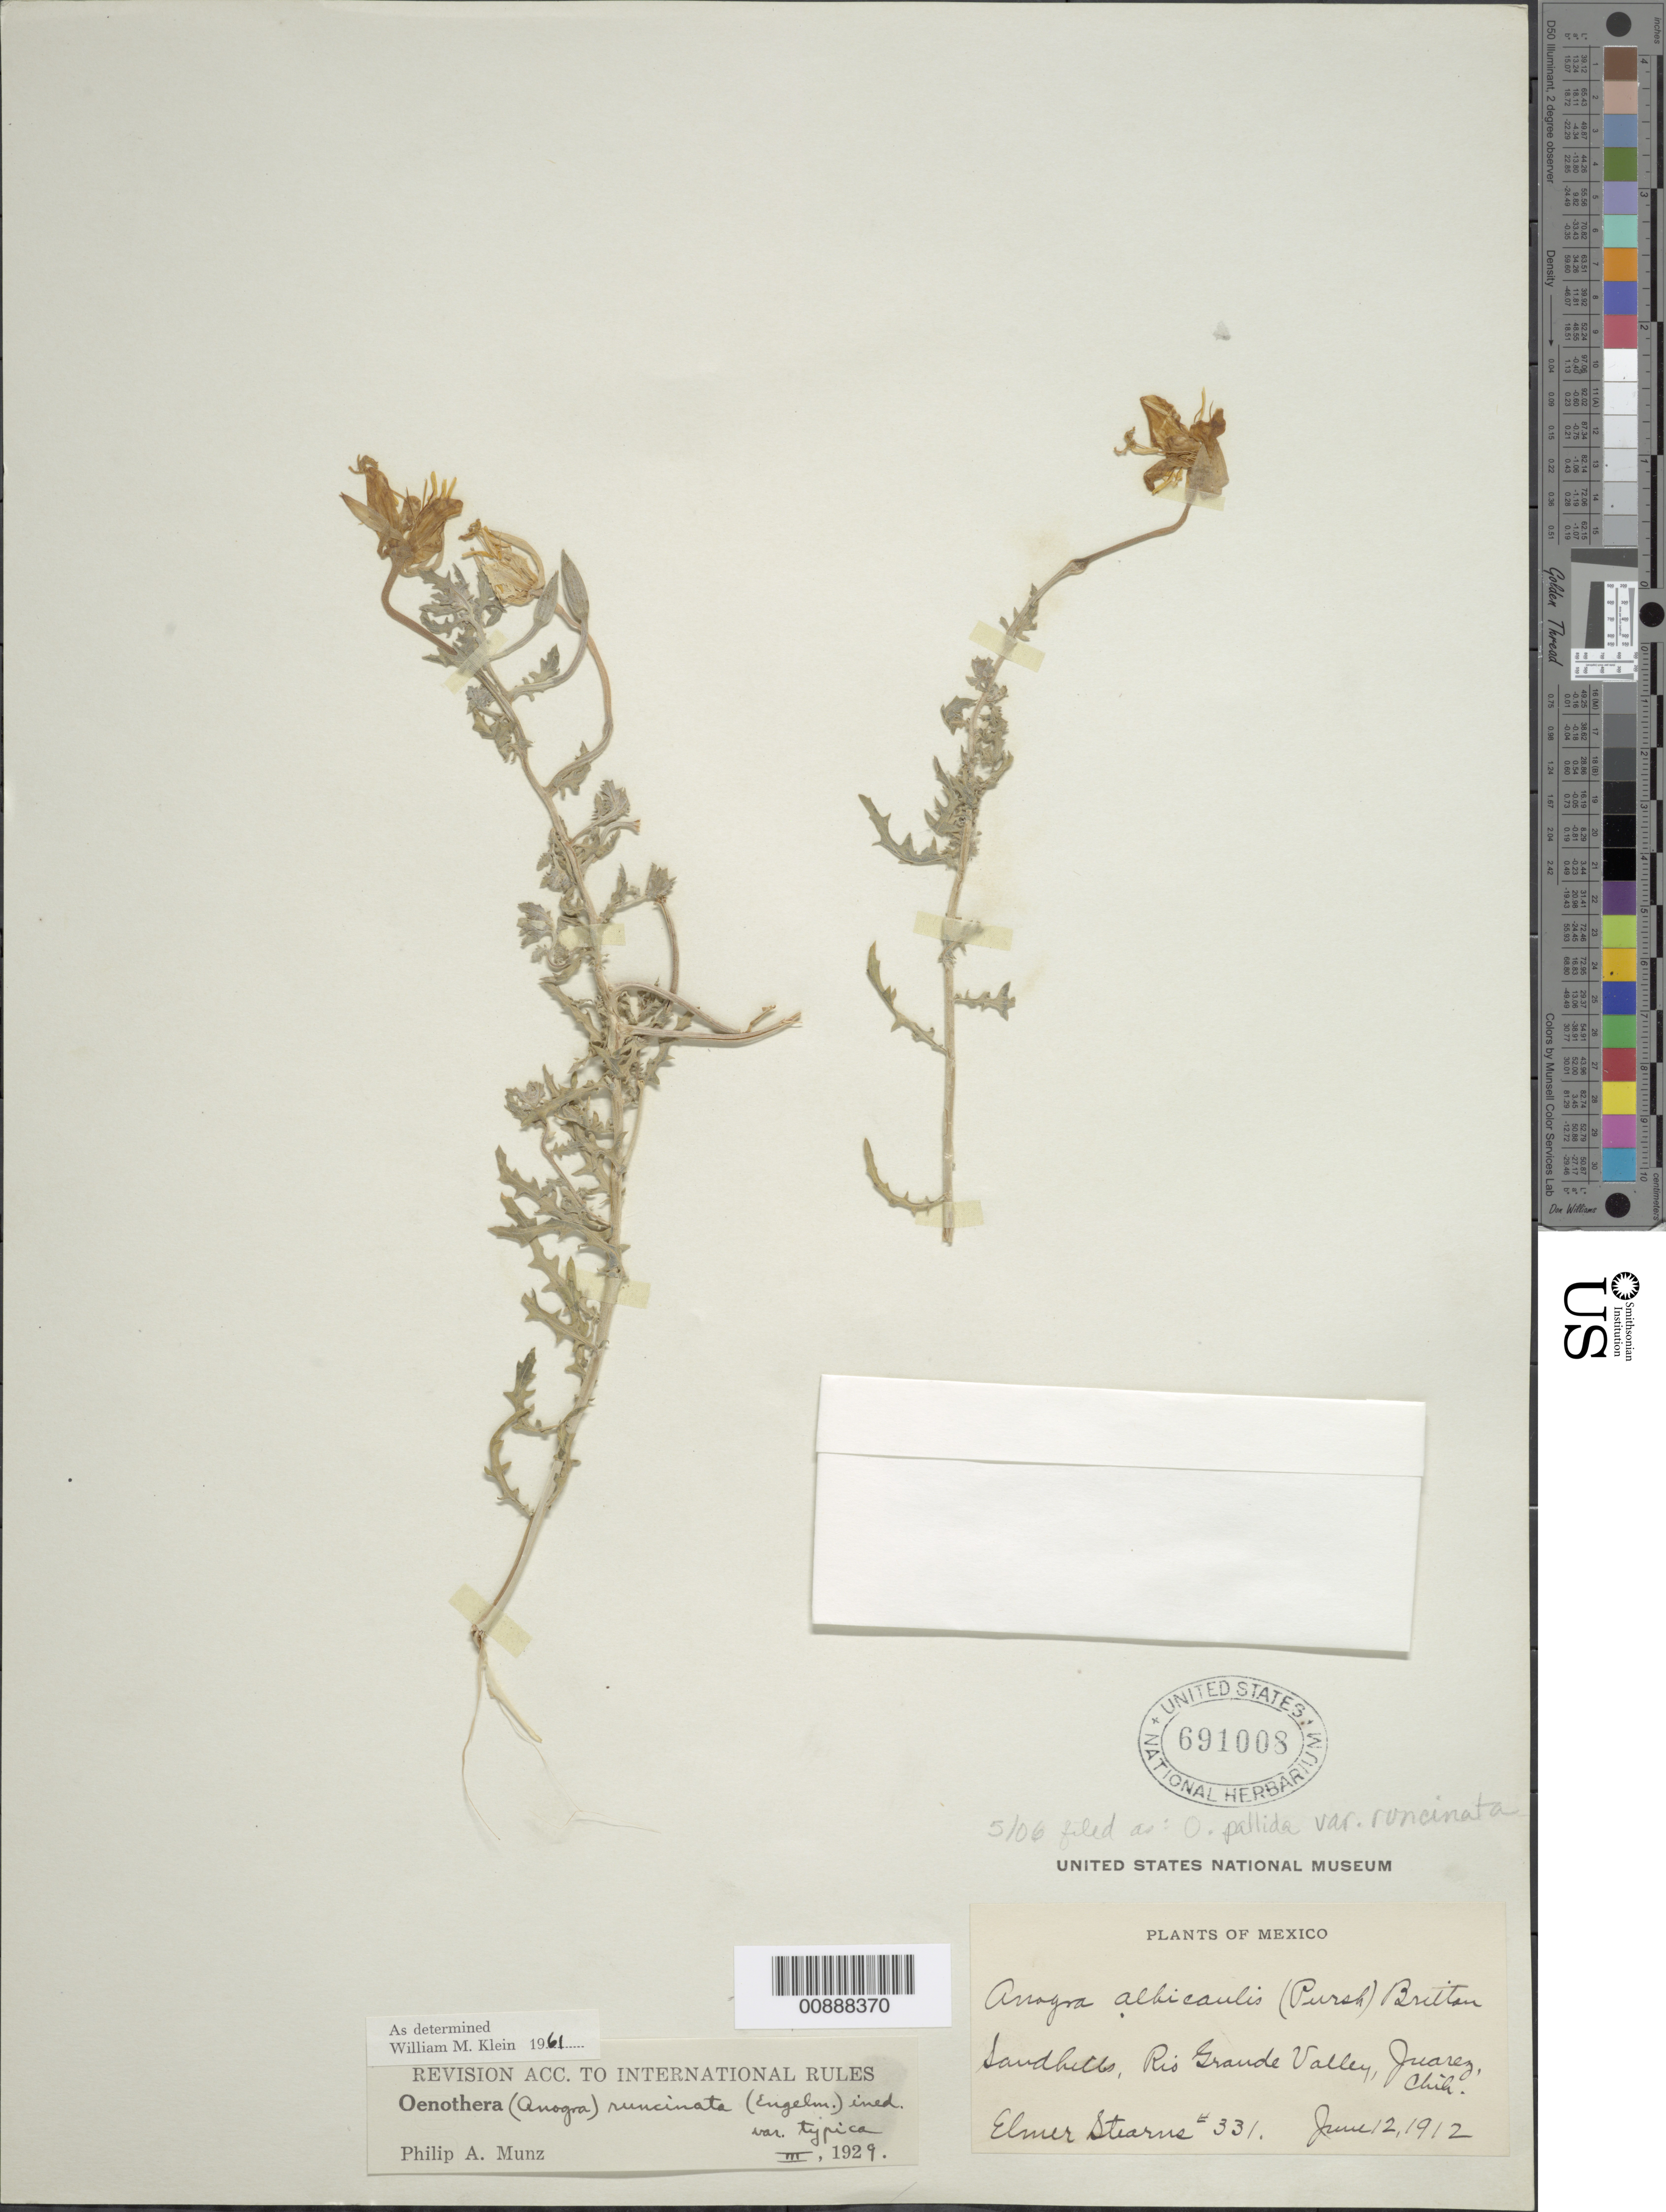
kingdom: Plantae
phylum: Tracheophyta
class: Magnoliopsida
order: Myrtales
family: Onagraceae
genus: Oenothera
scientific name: Oenothera pallida subsp. runcinata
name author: (Engelm.) Munz & W.M. Klein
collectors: E. Stearns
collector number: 331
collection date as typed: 12 Jun 1912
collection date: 1912-06-12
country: Mexico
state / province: Chihuahua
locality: Río Grande Valley, Juárez, Chihuahua.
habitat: Sandhills.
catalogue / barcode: US 691008